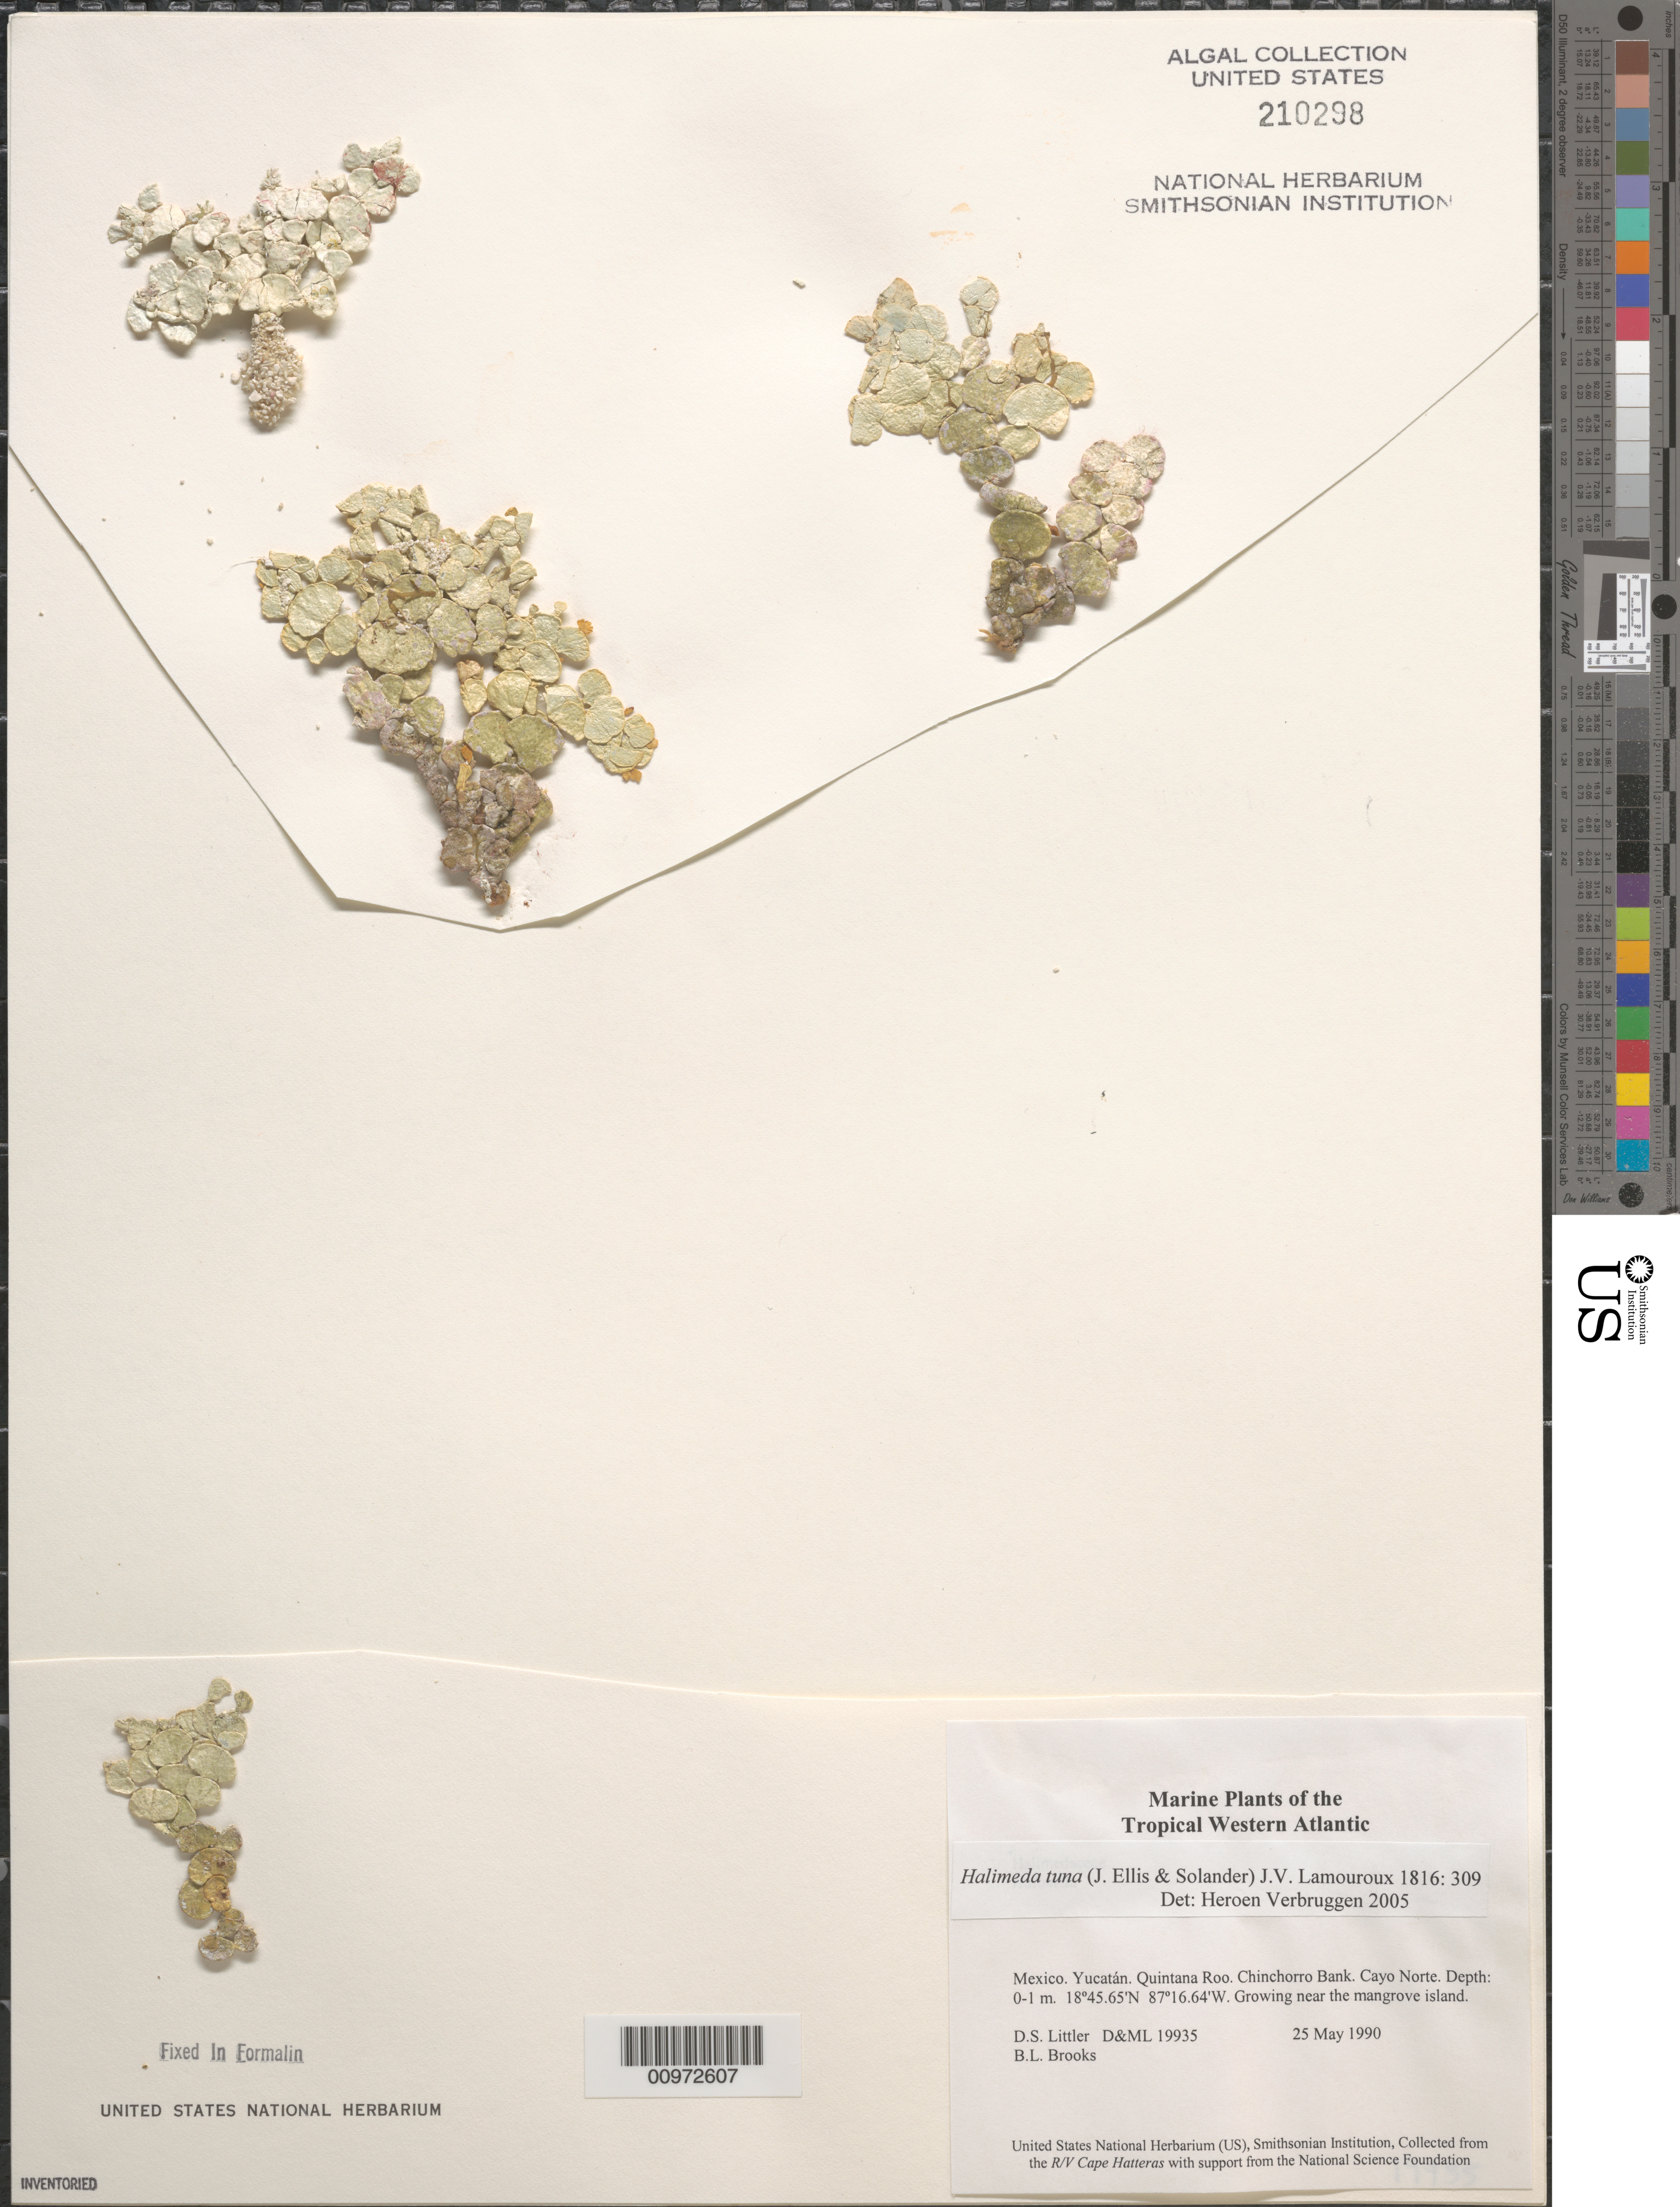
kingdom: Plantae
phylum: Chlorophyta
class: Ulvophyceae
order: Bryopsidales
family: Halimedaceae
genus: Halimeda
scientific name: Halimeda tuna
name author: (J. Ellis & Sol.) J.V.Lamouroux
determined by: Verbruggen, H.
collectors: D. S. Littler & B. Brooks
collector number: D&ML 19935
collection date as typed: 25 May 1990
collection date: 1990-05-25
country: Mexico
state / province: Quintana Roo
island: Cayo Norte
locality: Chinchorro Bank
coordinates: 18 45.65'N, 87 16.64'W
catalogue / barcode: US 210298